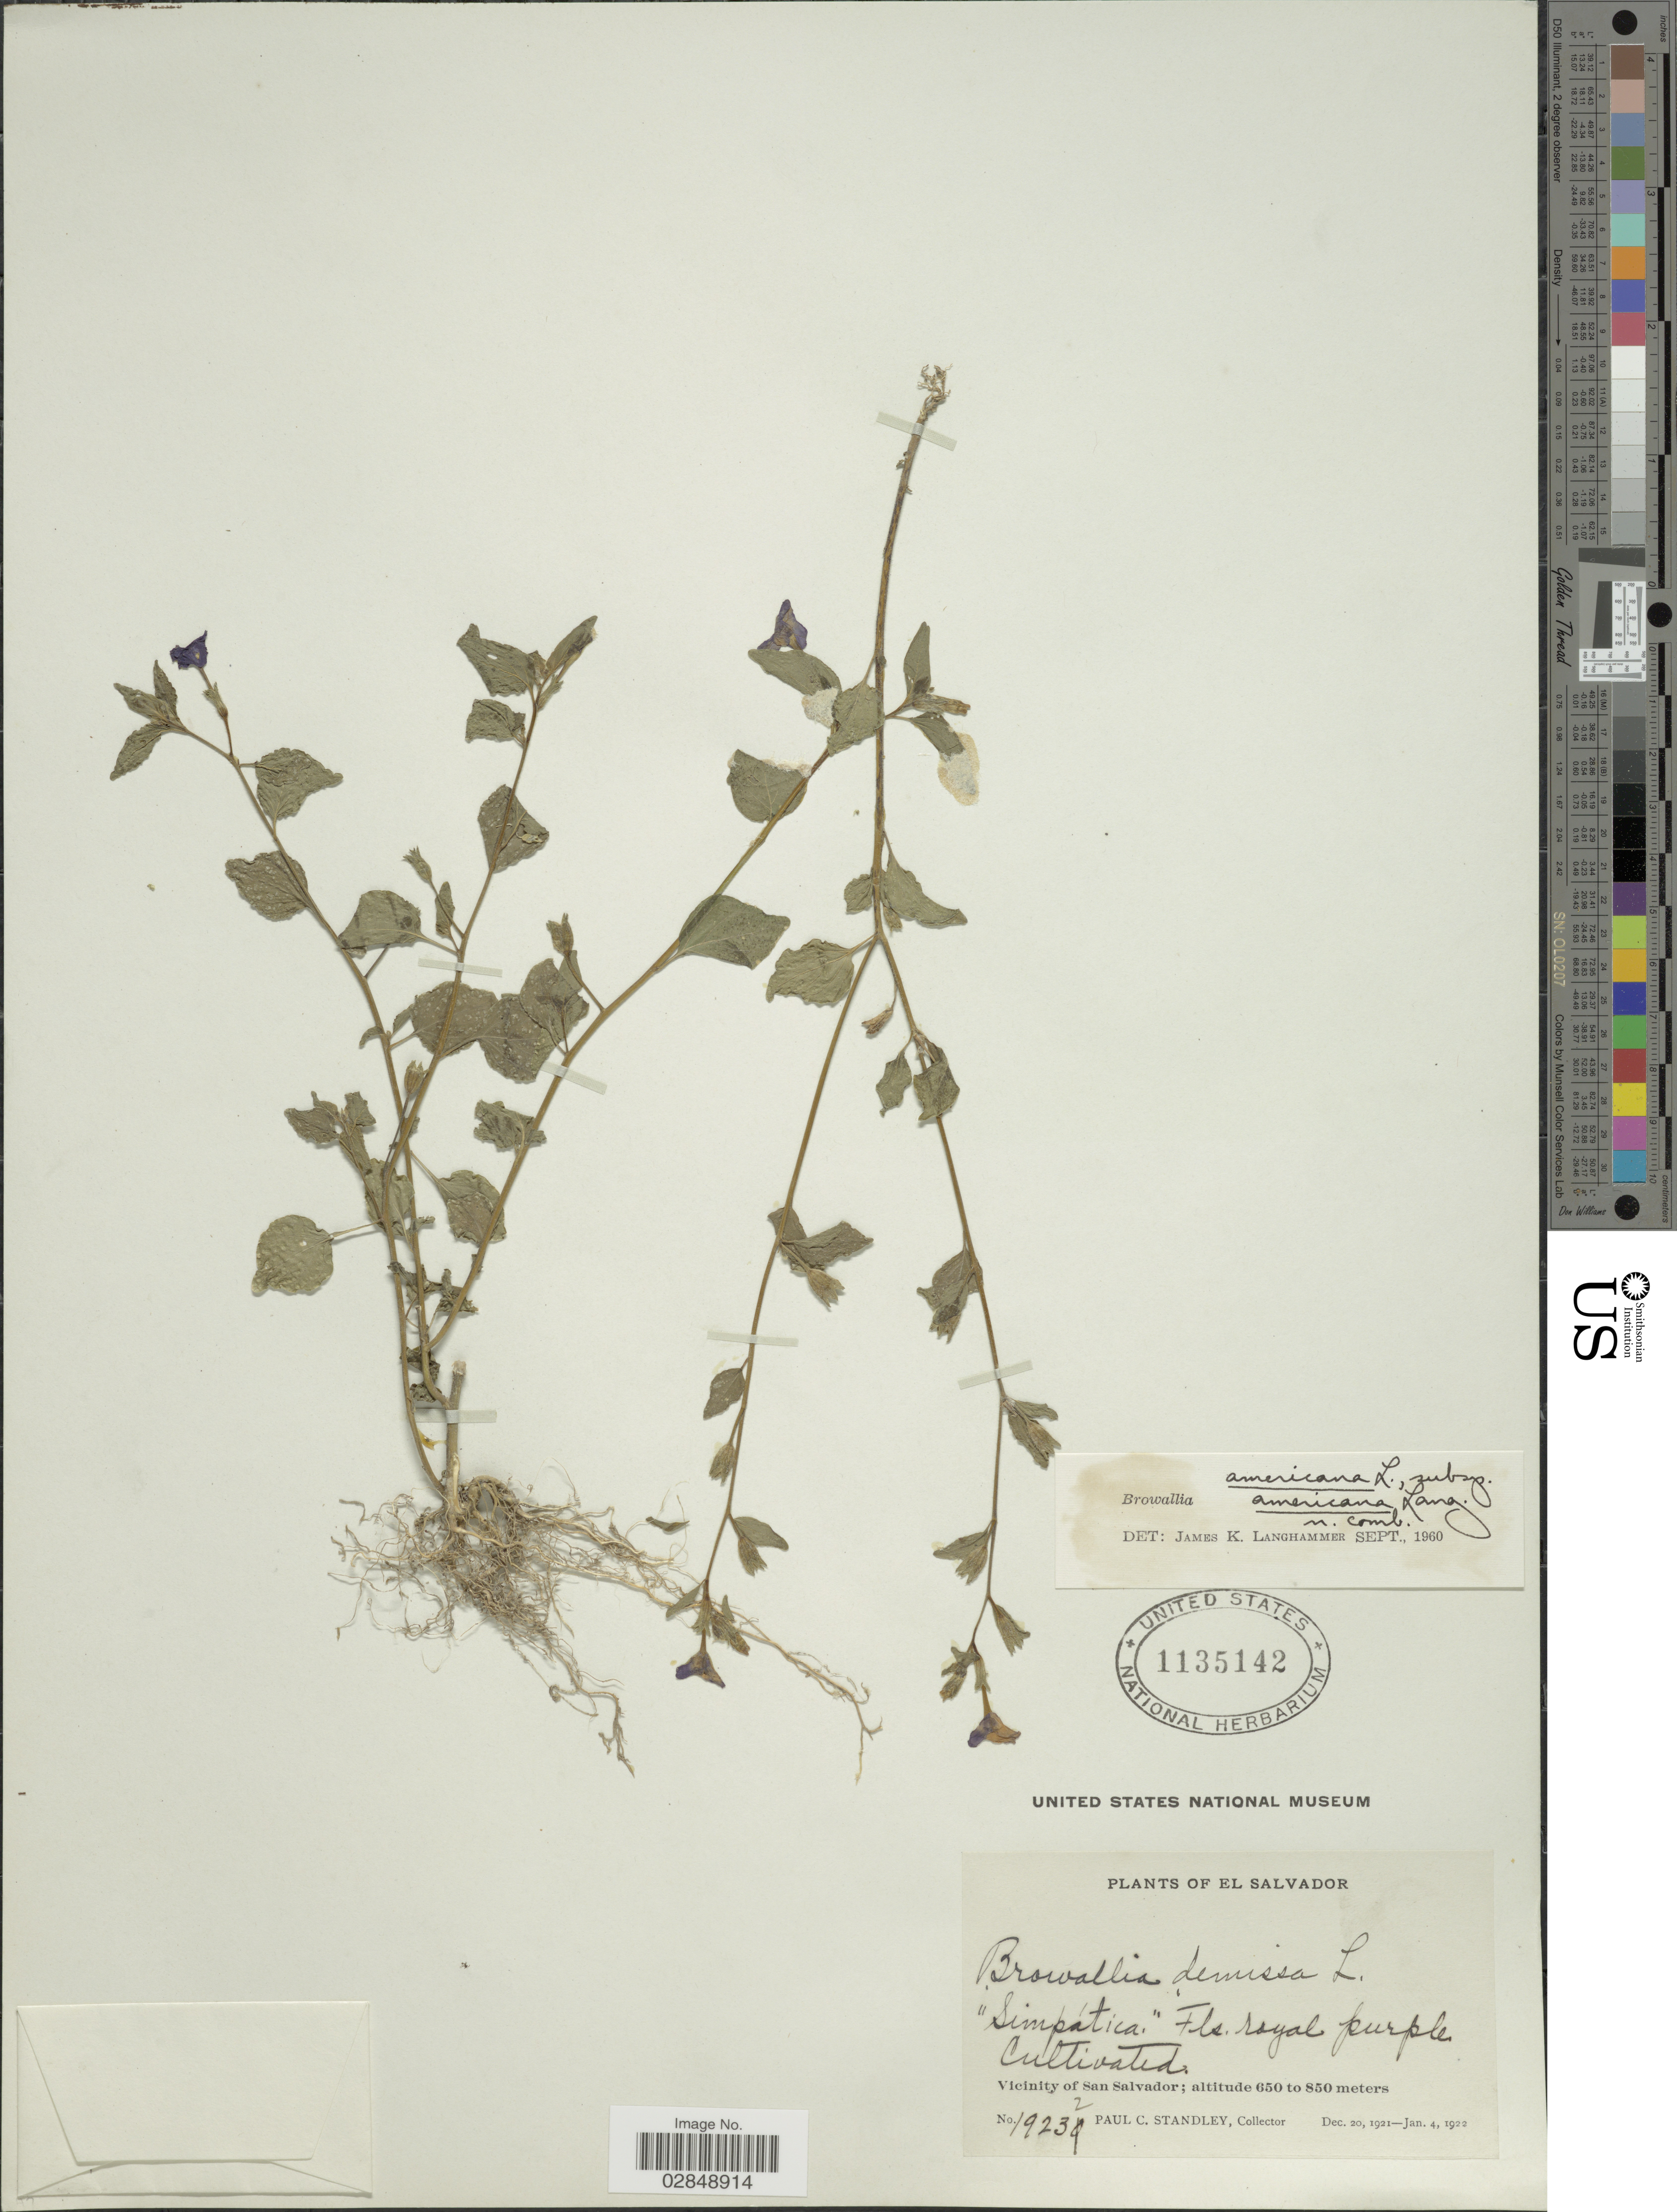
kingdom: Plantae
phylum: Tracheophyta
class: Magnoliopsida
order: Solanales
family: Solanaceae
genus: Browallia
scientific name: Browallia americana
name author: L.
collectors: P. C. Standley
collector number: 19232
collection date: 1921-12-20/1922-01-04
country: El Salvador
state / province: San Salvador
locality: Vicinity of San Salvador.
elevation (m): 650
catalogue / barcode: US 1135142